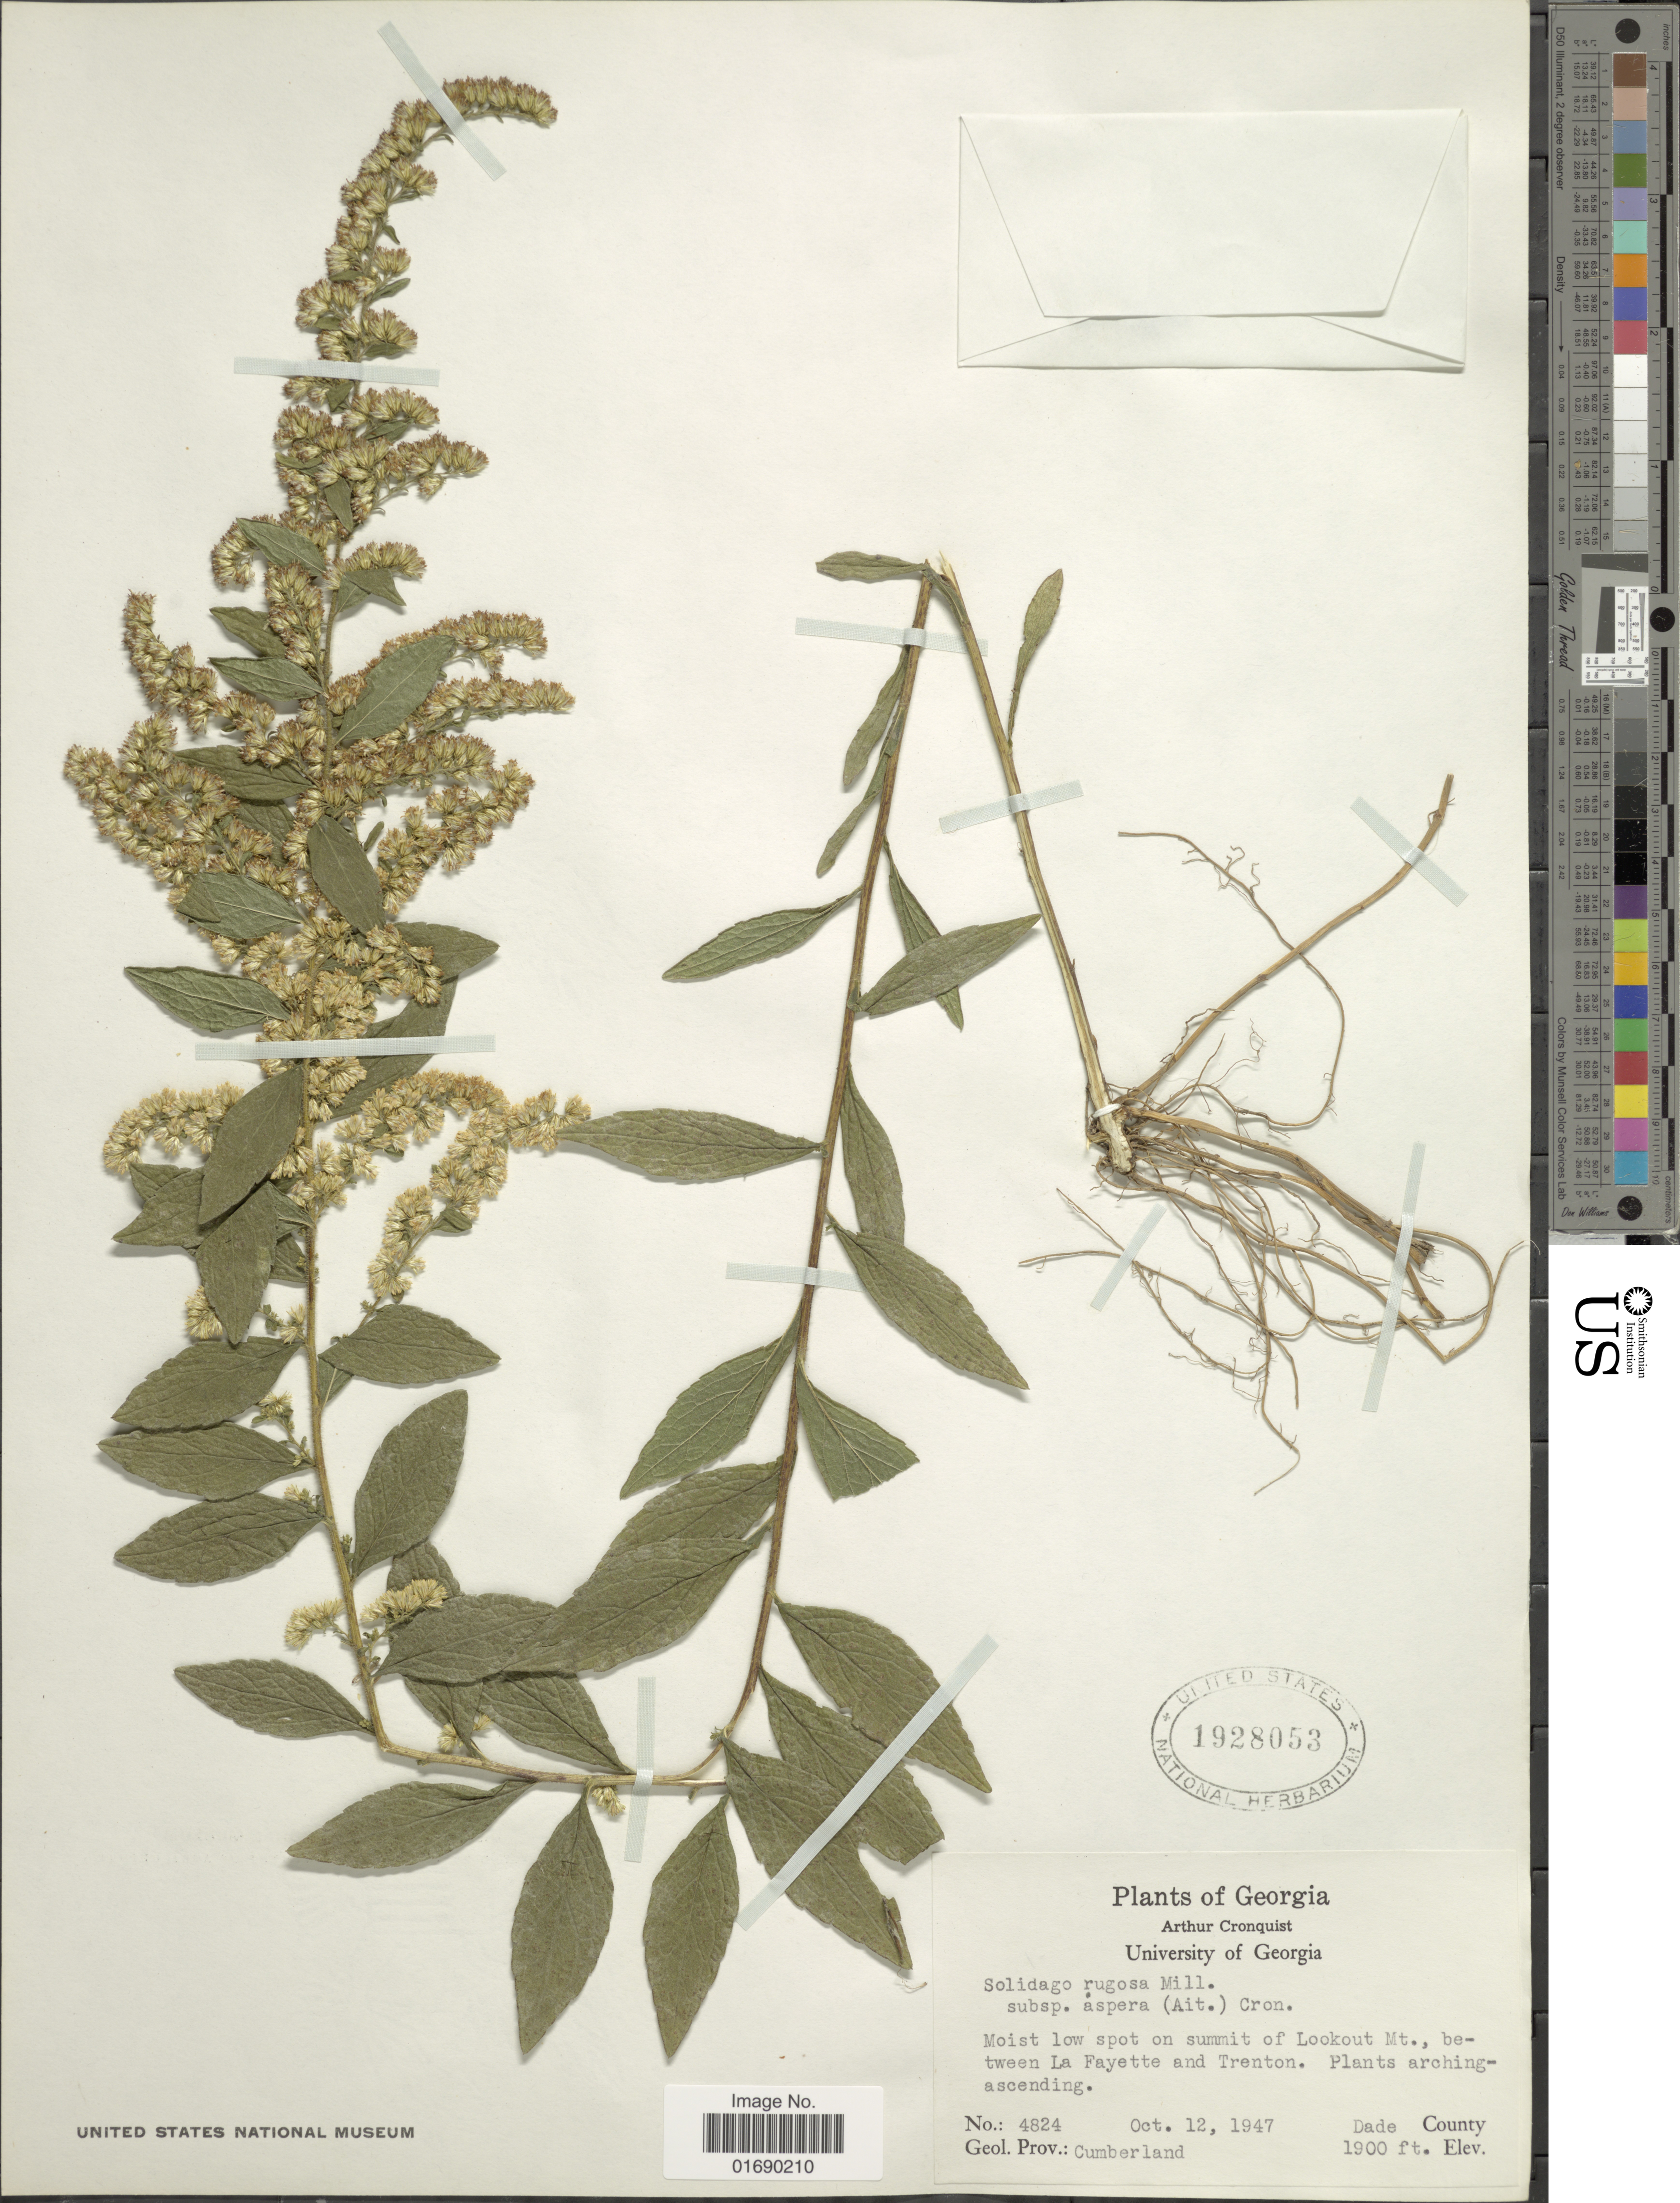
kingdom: Plantae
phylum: Tracheophyta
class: Magnoliopsida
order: Asterales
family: Asteraceae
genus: Solidago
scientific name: Solidago rugosa var. aspera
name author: (Aiton) Cronq.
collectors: A. J. Cronquist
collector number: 4824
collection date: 1947-10-12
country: United States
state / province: Georgia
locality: Moist low spot on summit of Lookout Mt., between La Fayette and Trenton. Dade County, Geol. Prov.: Cumberland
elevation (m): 579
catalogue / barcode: US 1928053